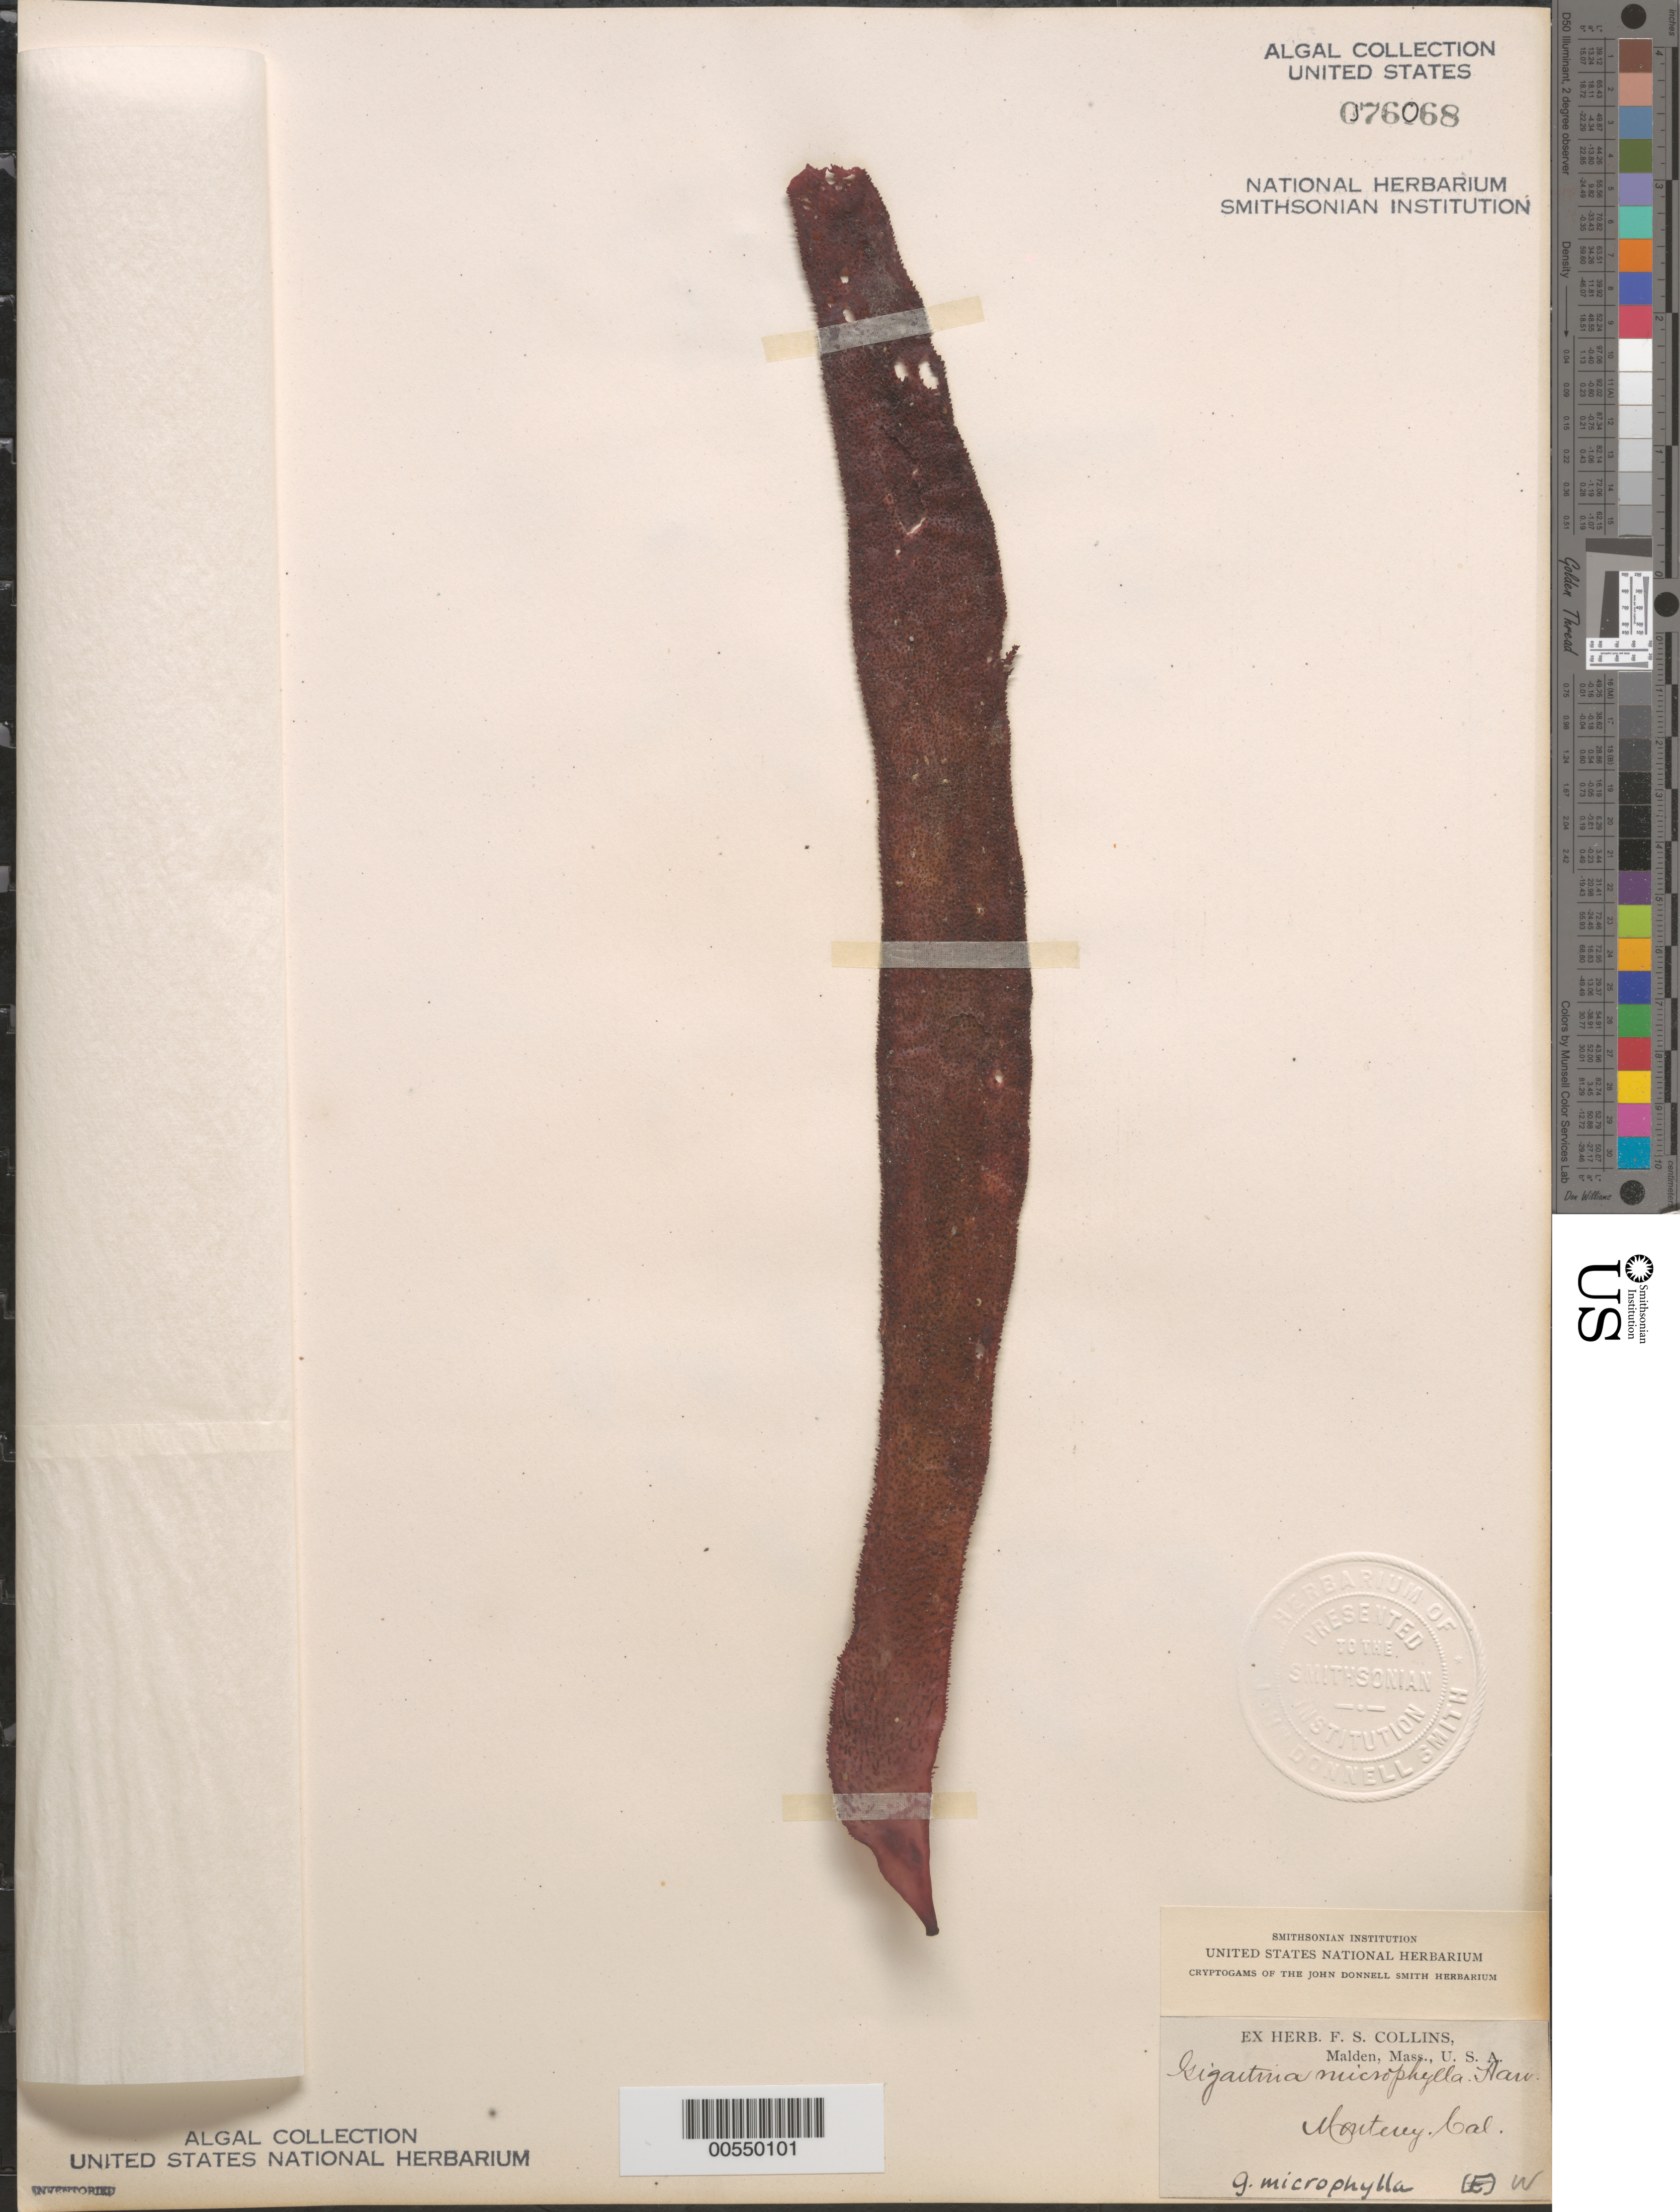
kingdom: Plantae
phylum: Rhodophyta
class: Florideophyceae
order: Gigartinales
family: Gigartinaceae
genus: Gigartina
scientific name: Gigartina microphylla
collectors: F. Collins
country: United States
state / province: California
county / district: Monterey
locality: Monterey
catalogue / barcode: US 76068